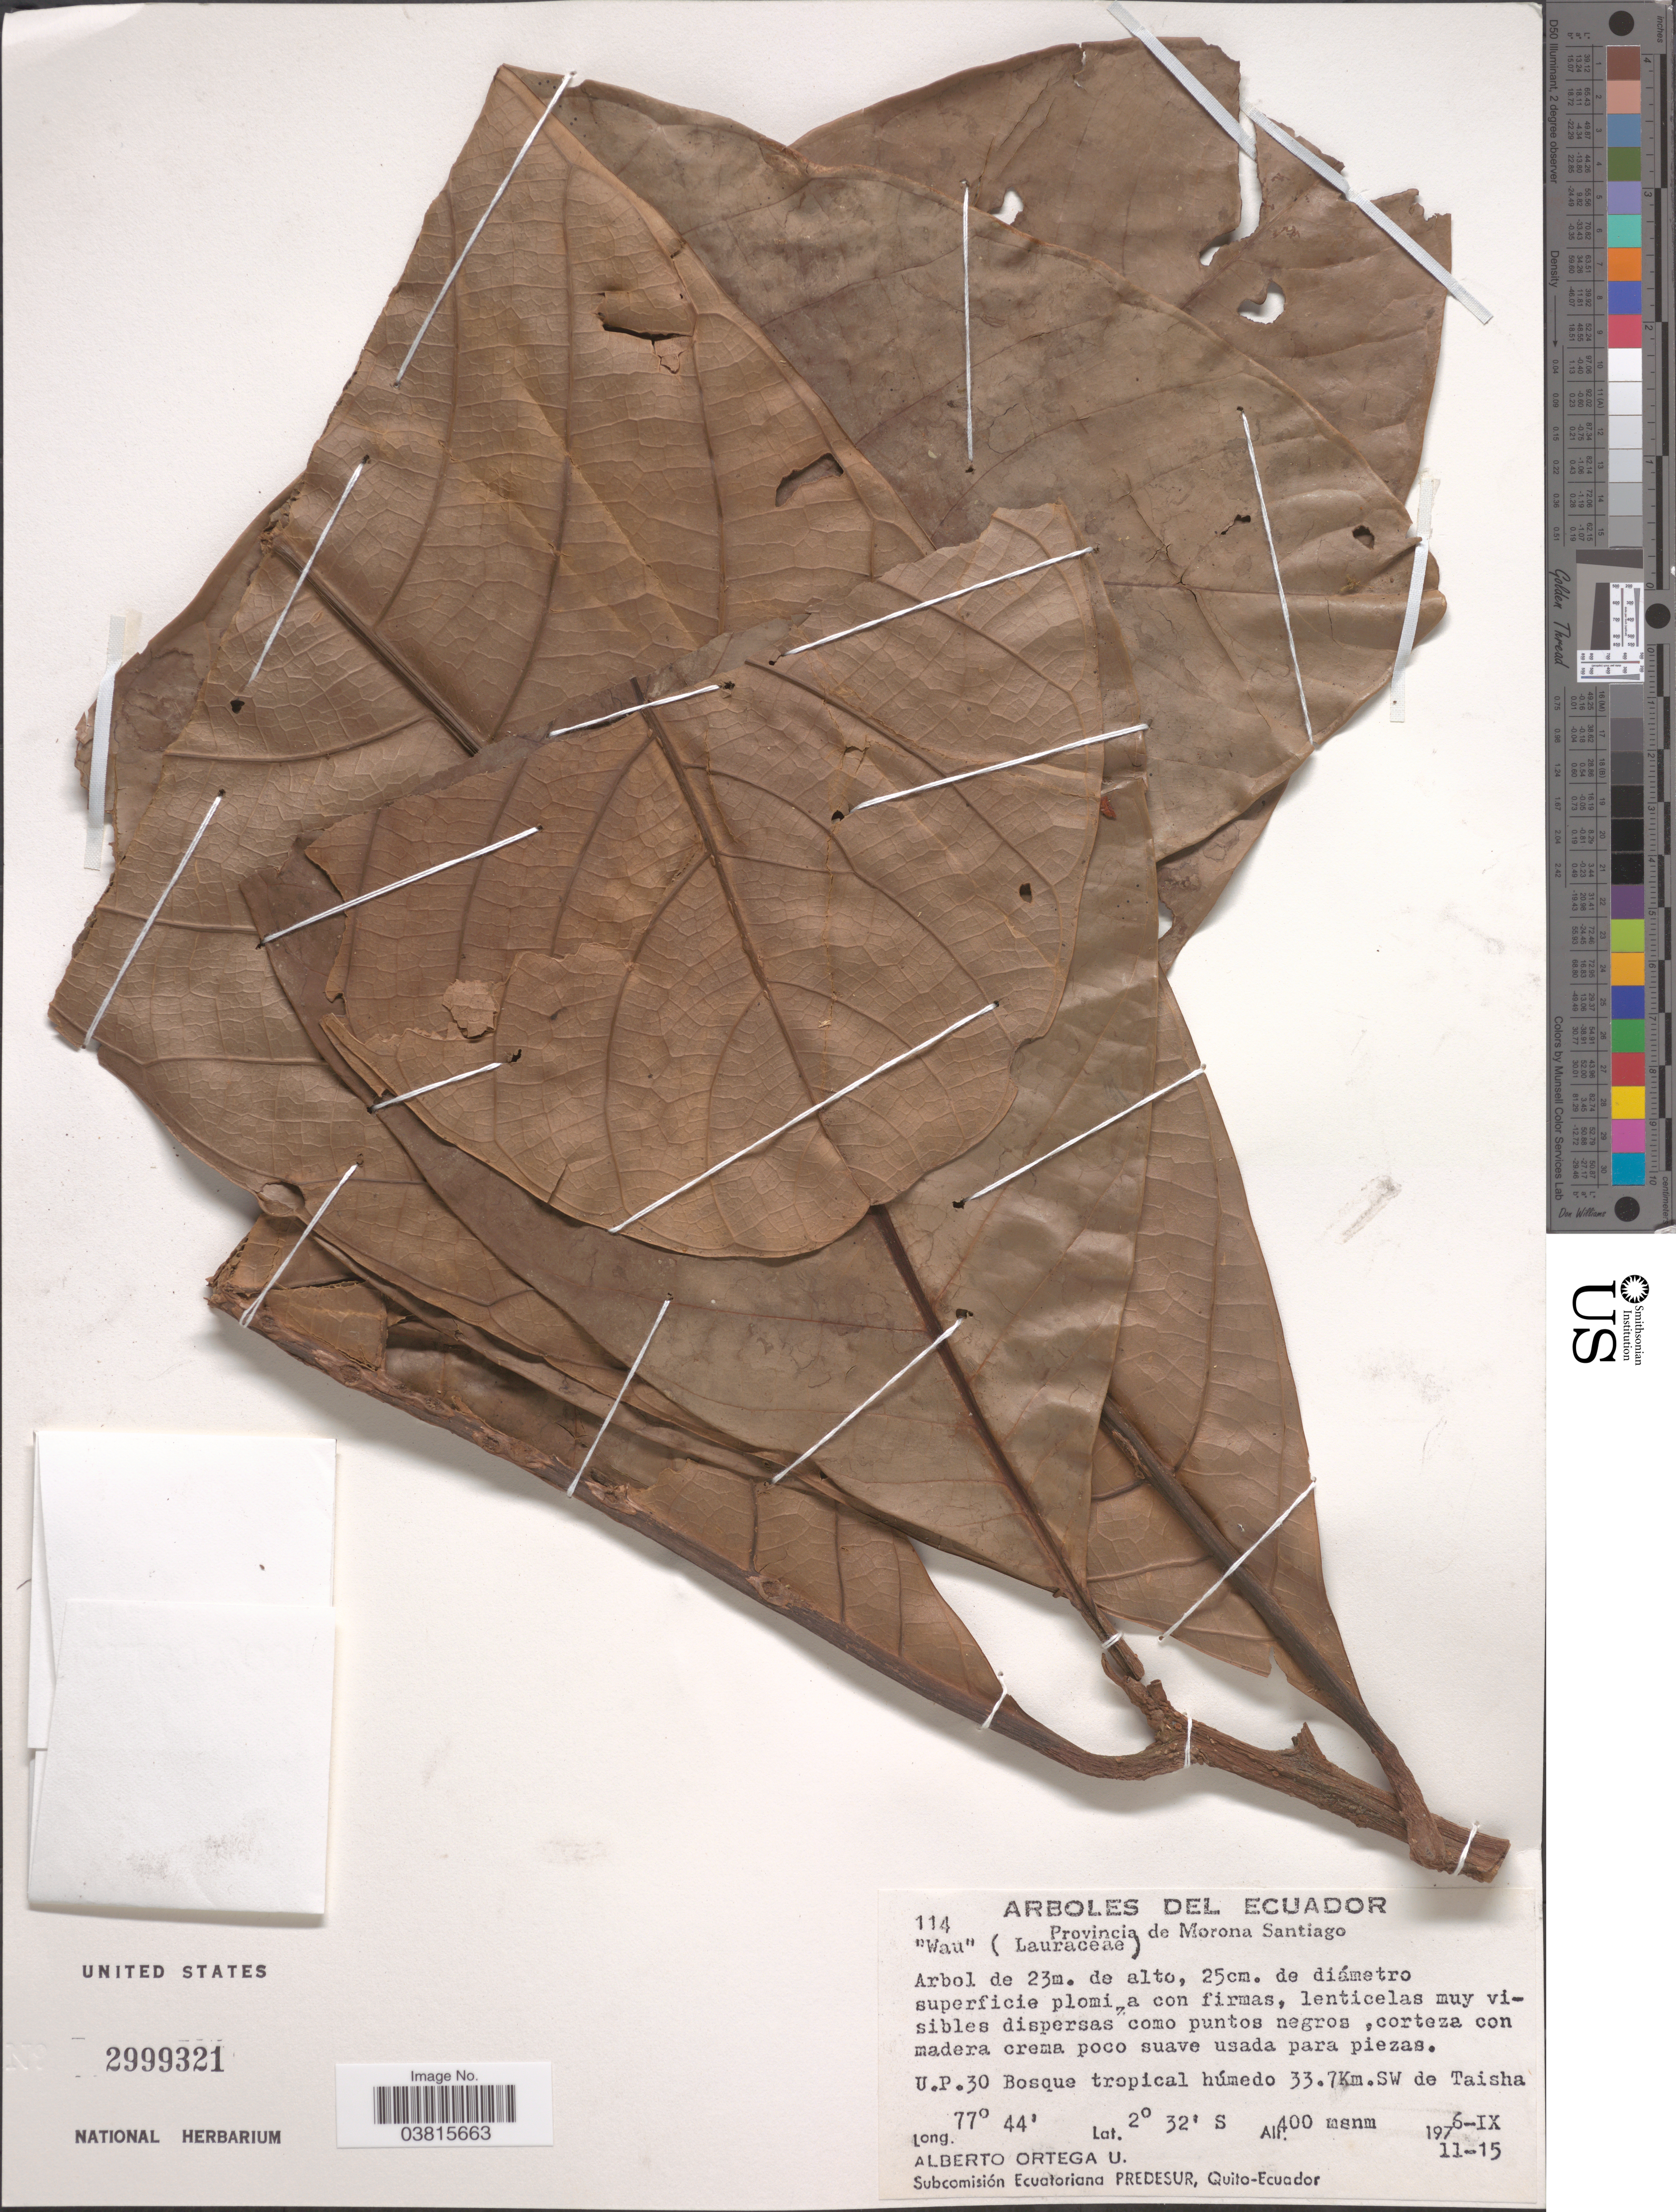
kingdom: Plantae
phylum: Tracheophyta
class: Magnoliopsida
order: Laurales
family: Lauraceae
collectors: A. T. Ortega U.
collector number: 114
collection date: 1976-09-11/1976-09-15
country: Ecuador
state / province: Morona-Santiago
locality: U.P. 30 Bosque tropical húmedo 33.7Km. SW de Taisha.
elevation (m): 400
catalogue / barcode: US 2999321